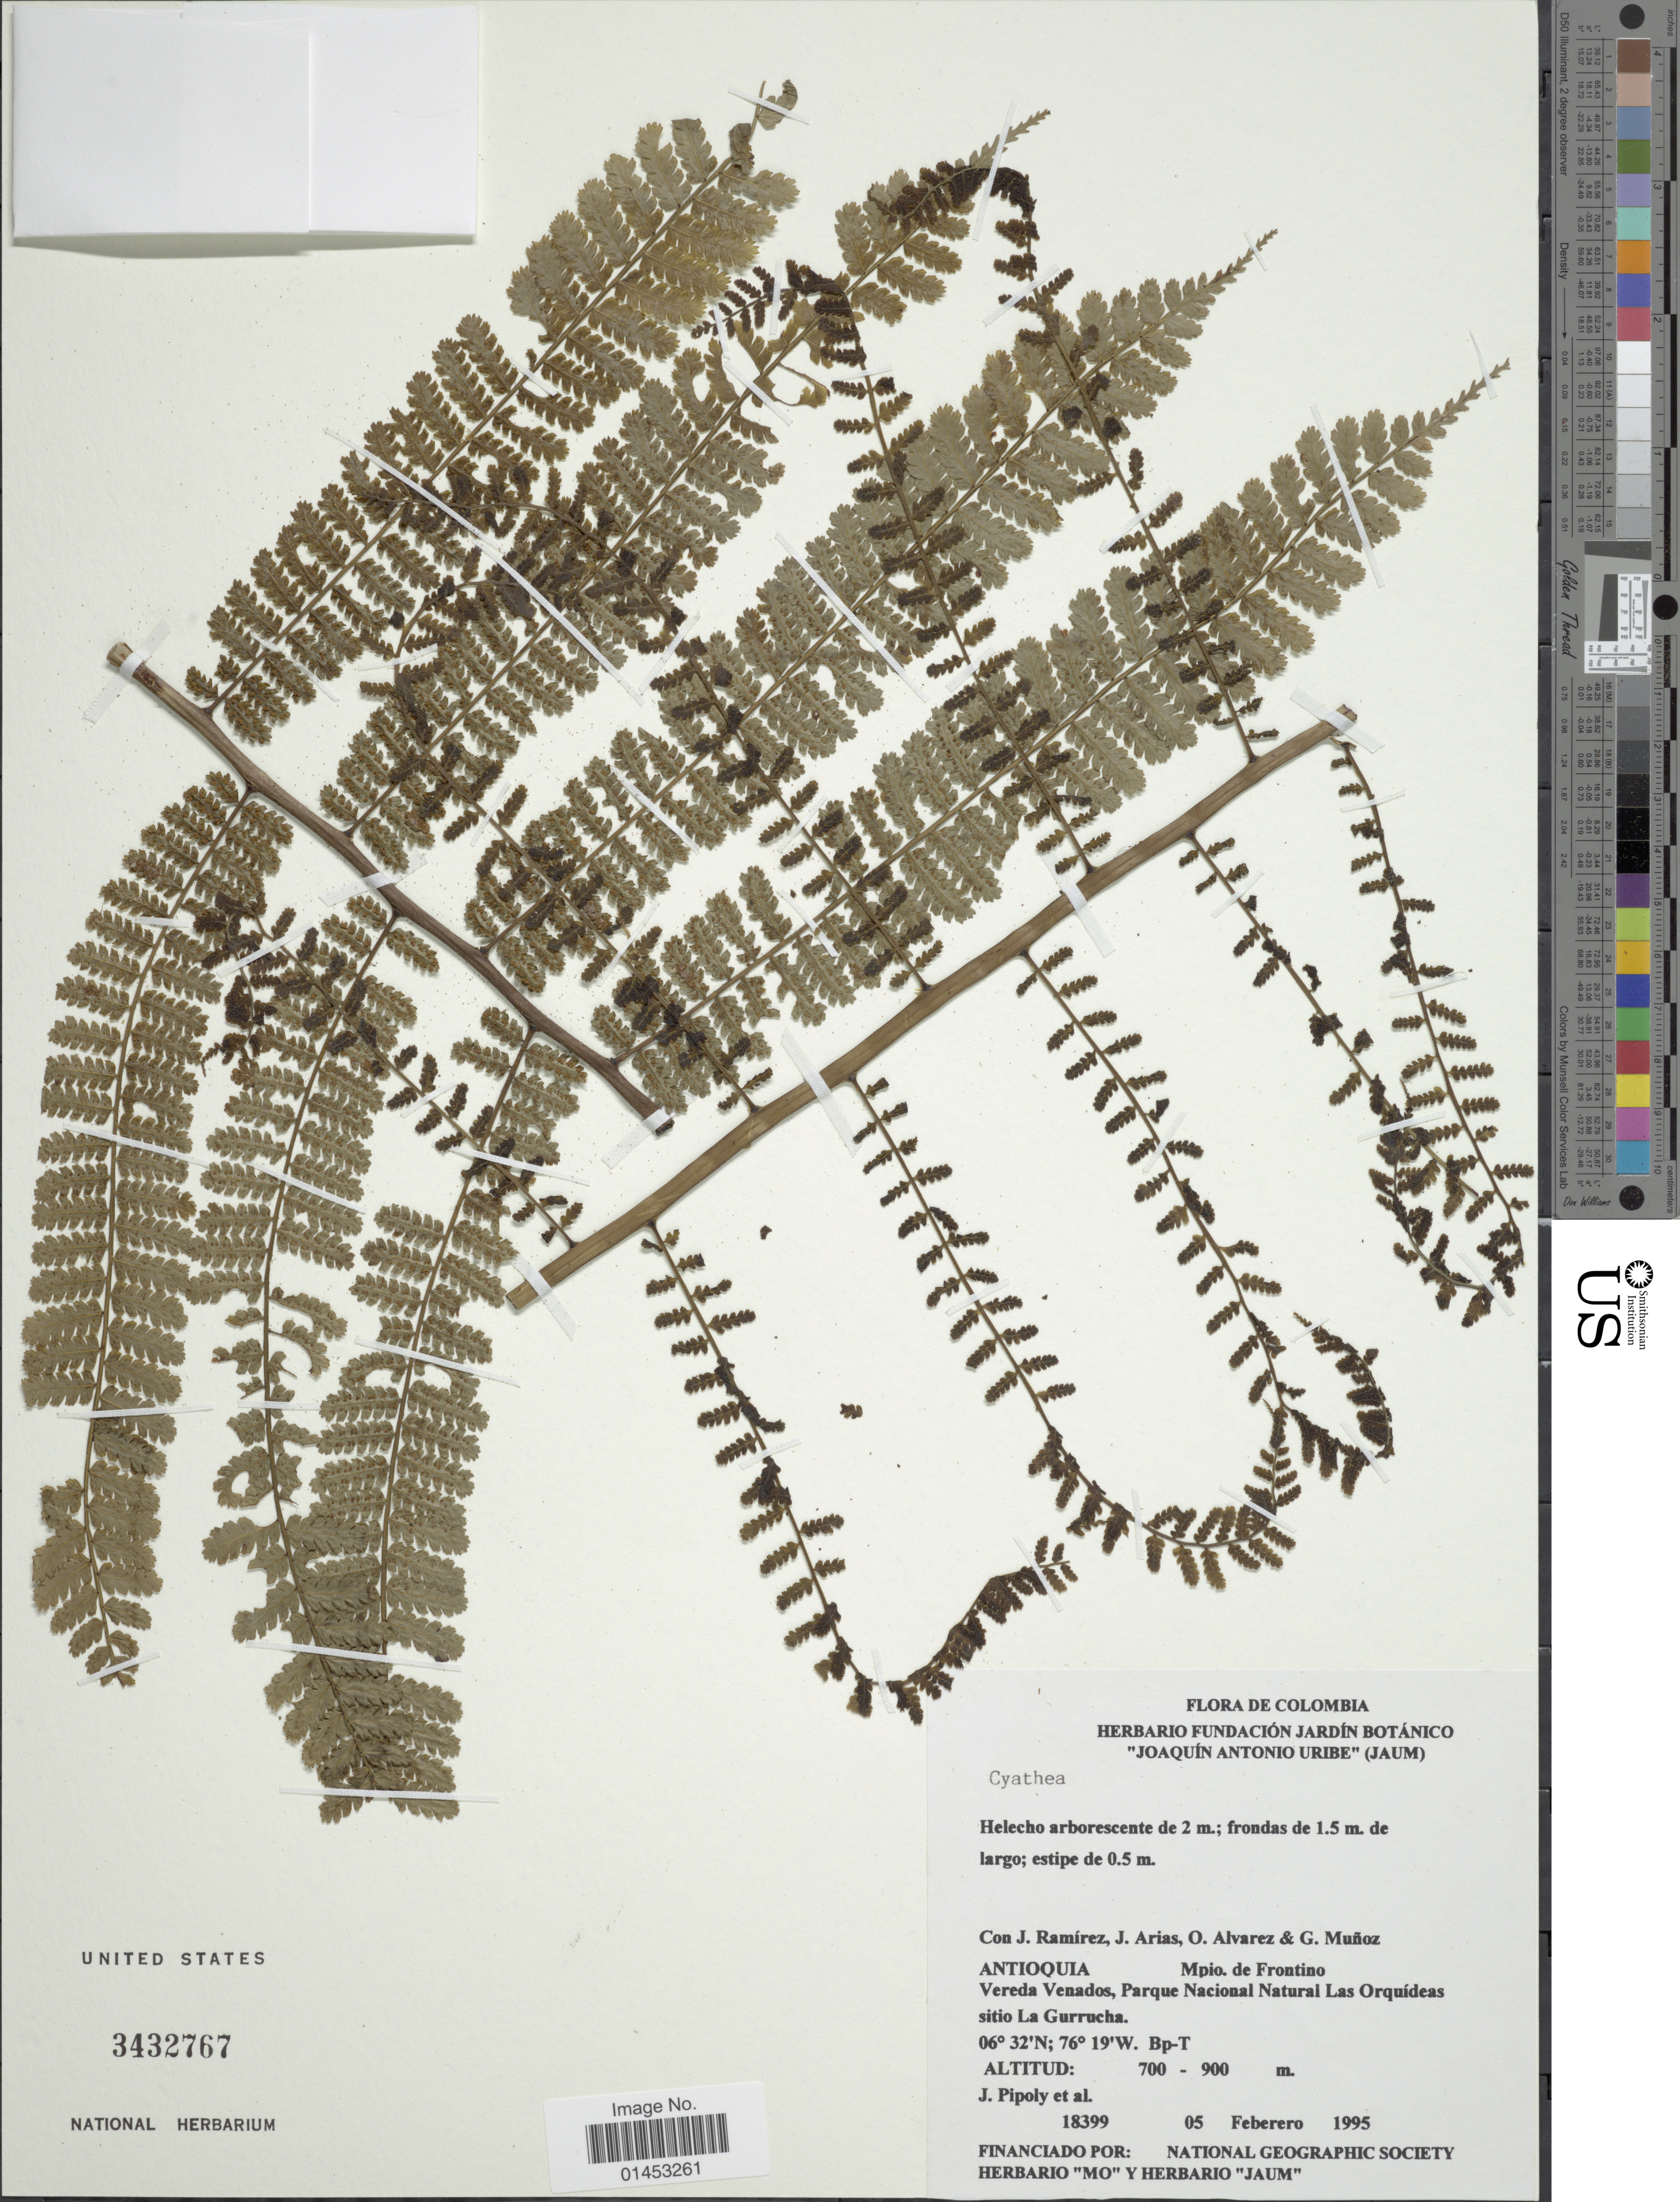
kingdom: Plantae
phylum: Tracheophyta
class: Polypodiopsida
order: Cyatheales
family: Cyatheaceae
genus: Cyathea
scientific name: Cyathea sp.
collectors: J. J. Pipoly, J. Ramirez, J. Arias, O. Alvarez & G. Muñoz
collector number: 18399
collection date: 1995-02-05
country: Colombia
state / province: Antioquia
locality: Antioquia, Mpio. de Frontino, Vereda Venados, Parque Nacional Natural Las Orquideas sitio La Gurrucha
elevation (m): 700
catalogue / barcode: US 3432767